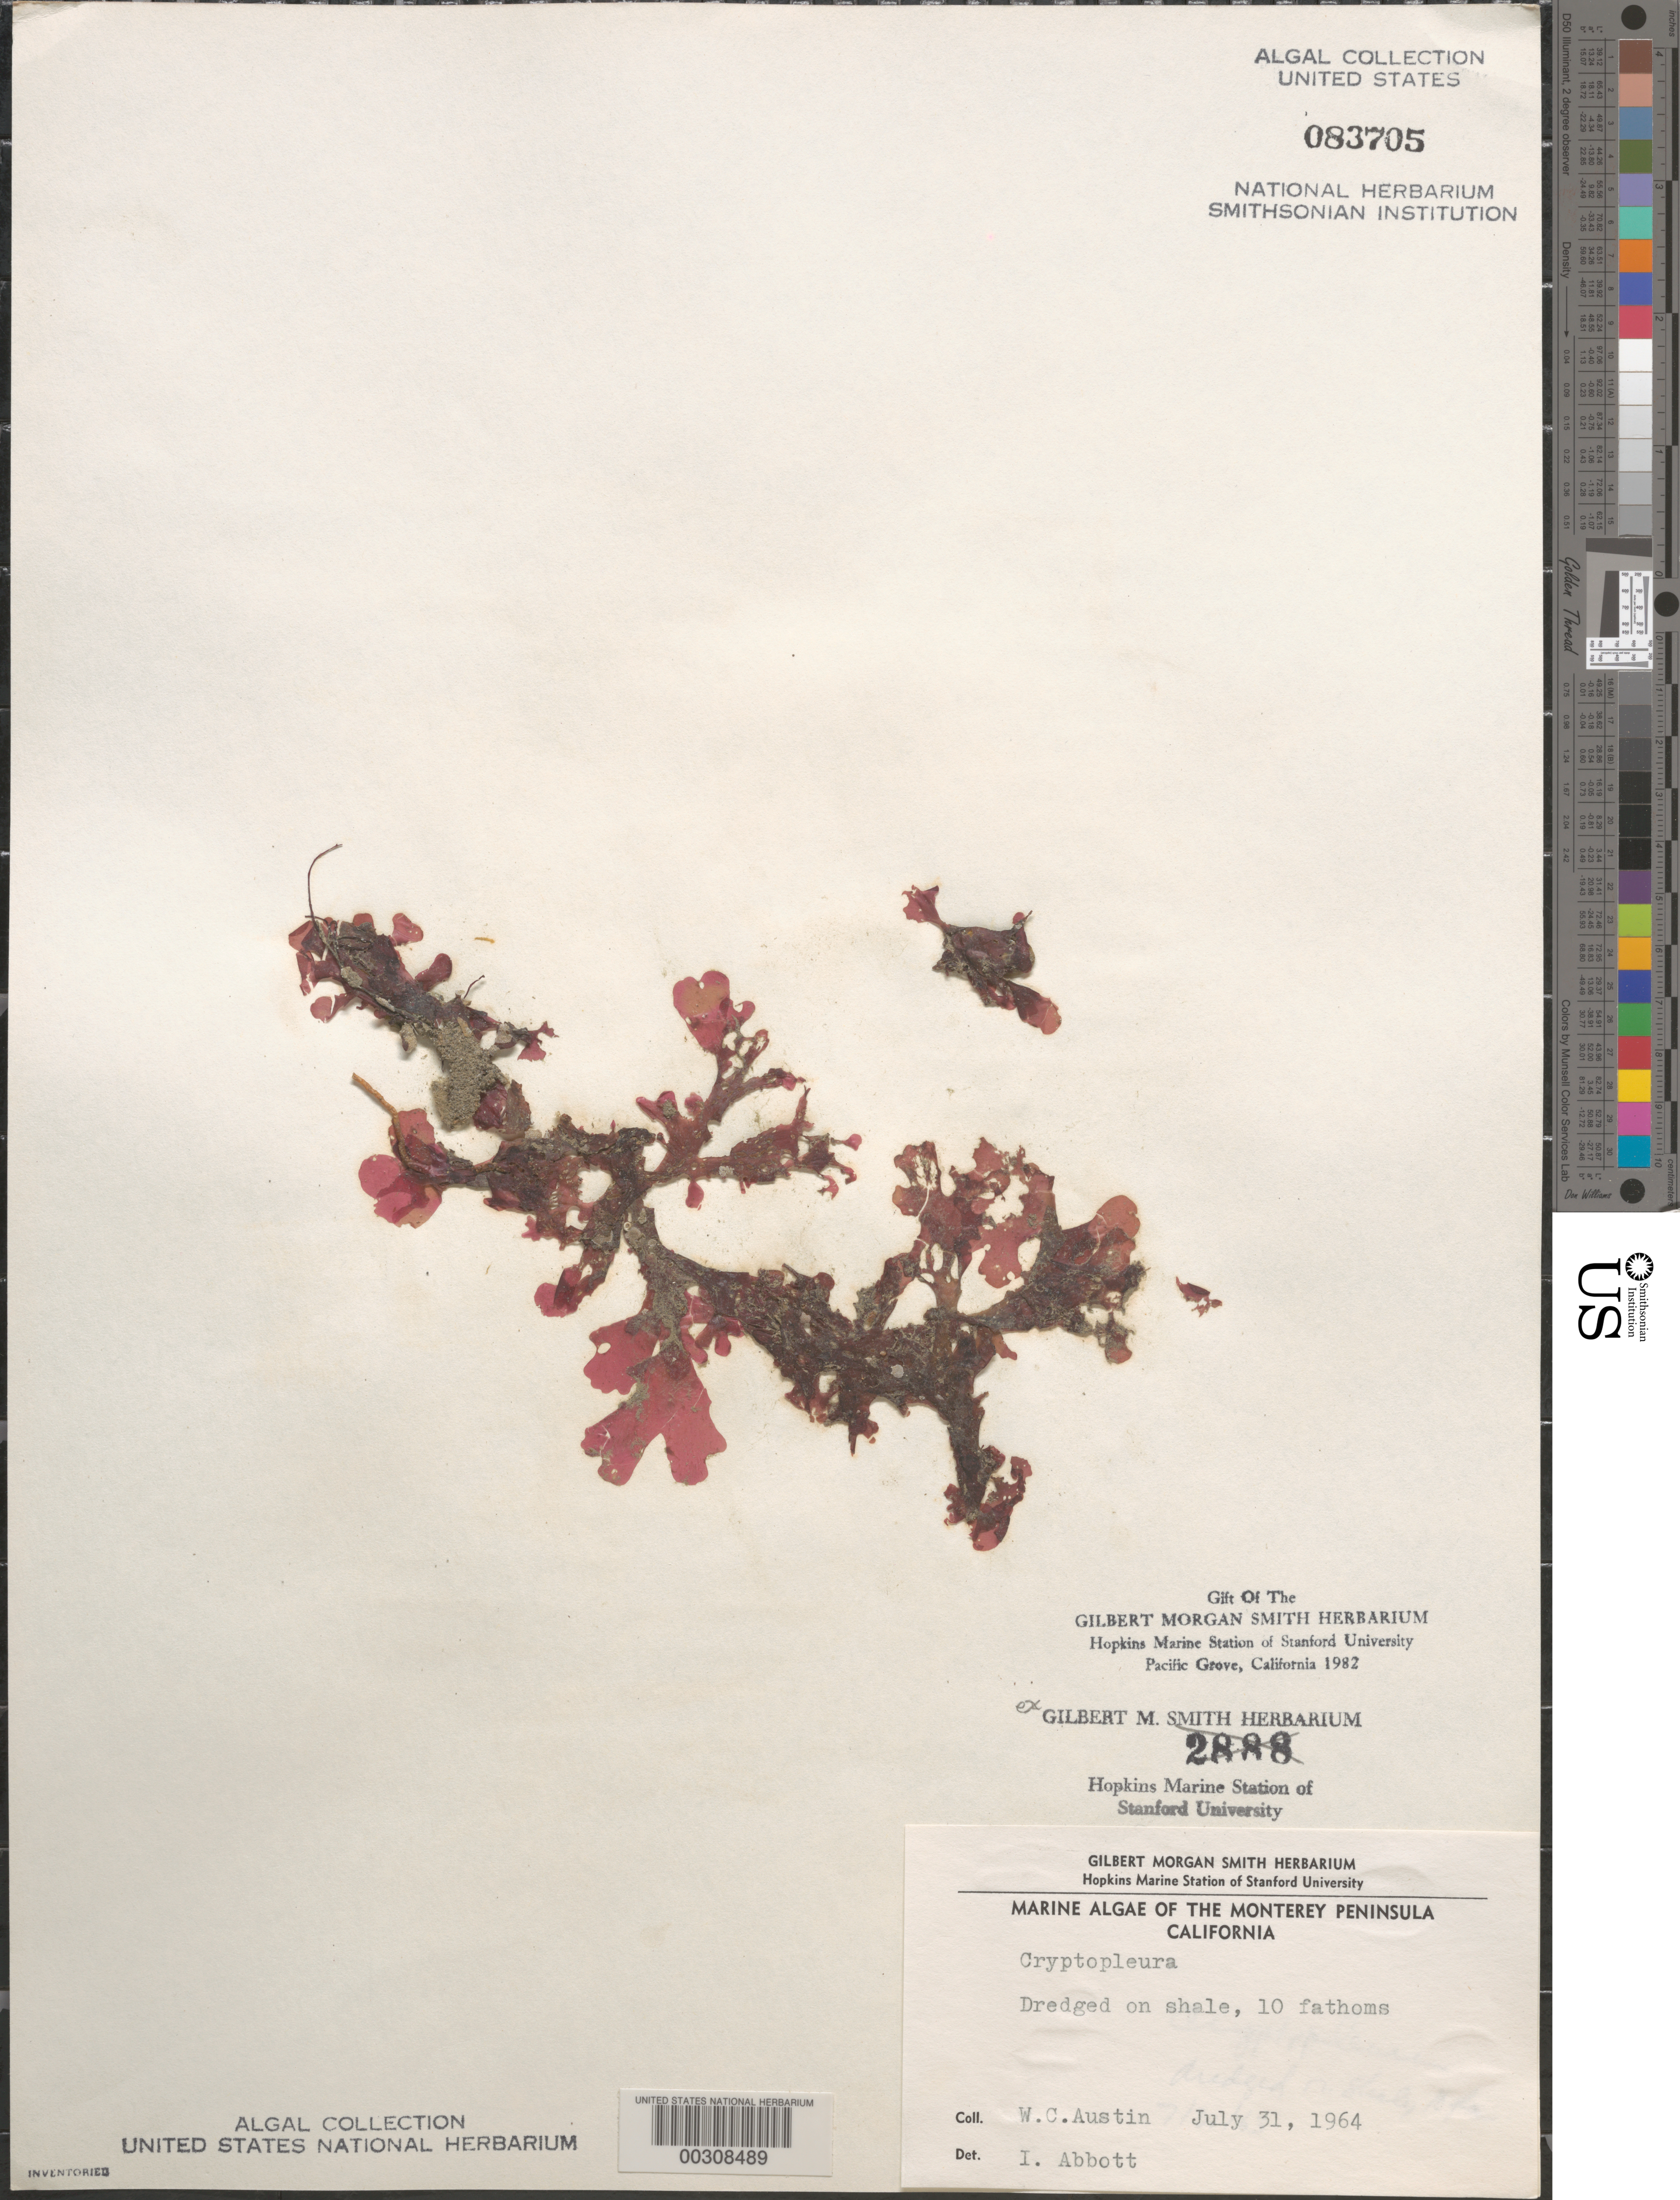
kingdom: Plantae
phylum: Rhodophyta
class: Florideophyceae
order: Ceramiales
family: Delesseriaceae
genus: Cryptopleura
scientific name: Cryptopleura sp.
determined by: Abbott, Isabella A.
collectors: W. Austin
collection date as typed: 31 Jul 1964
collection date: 1964-07-31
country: United States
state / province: California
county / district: Monterey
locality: Off Monterey Peninsula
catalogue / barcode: US 83705